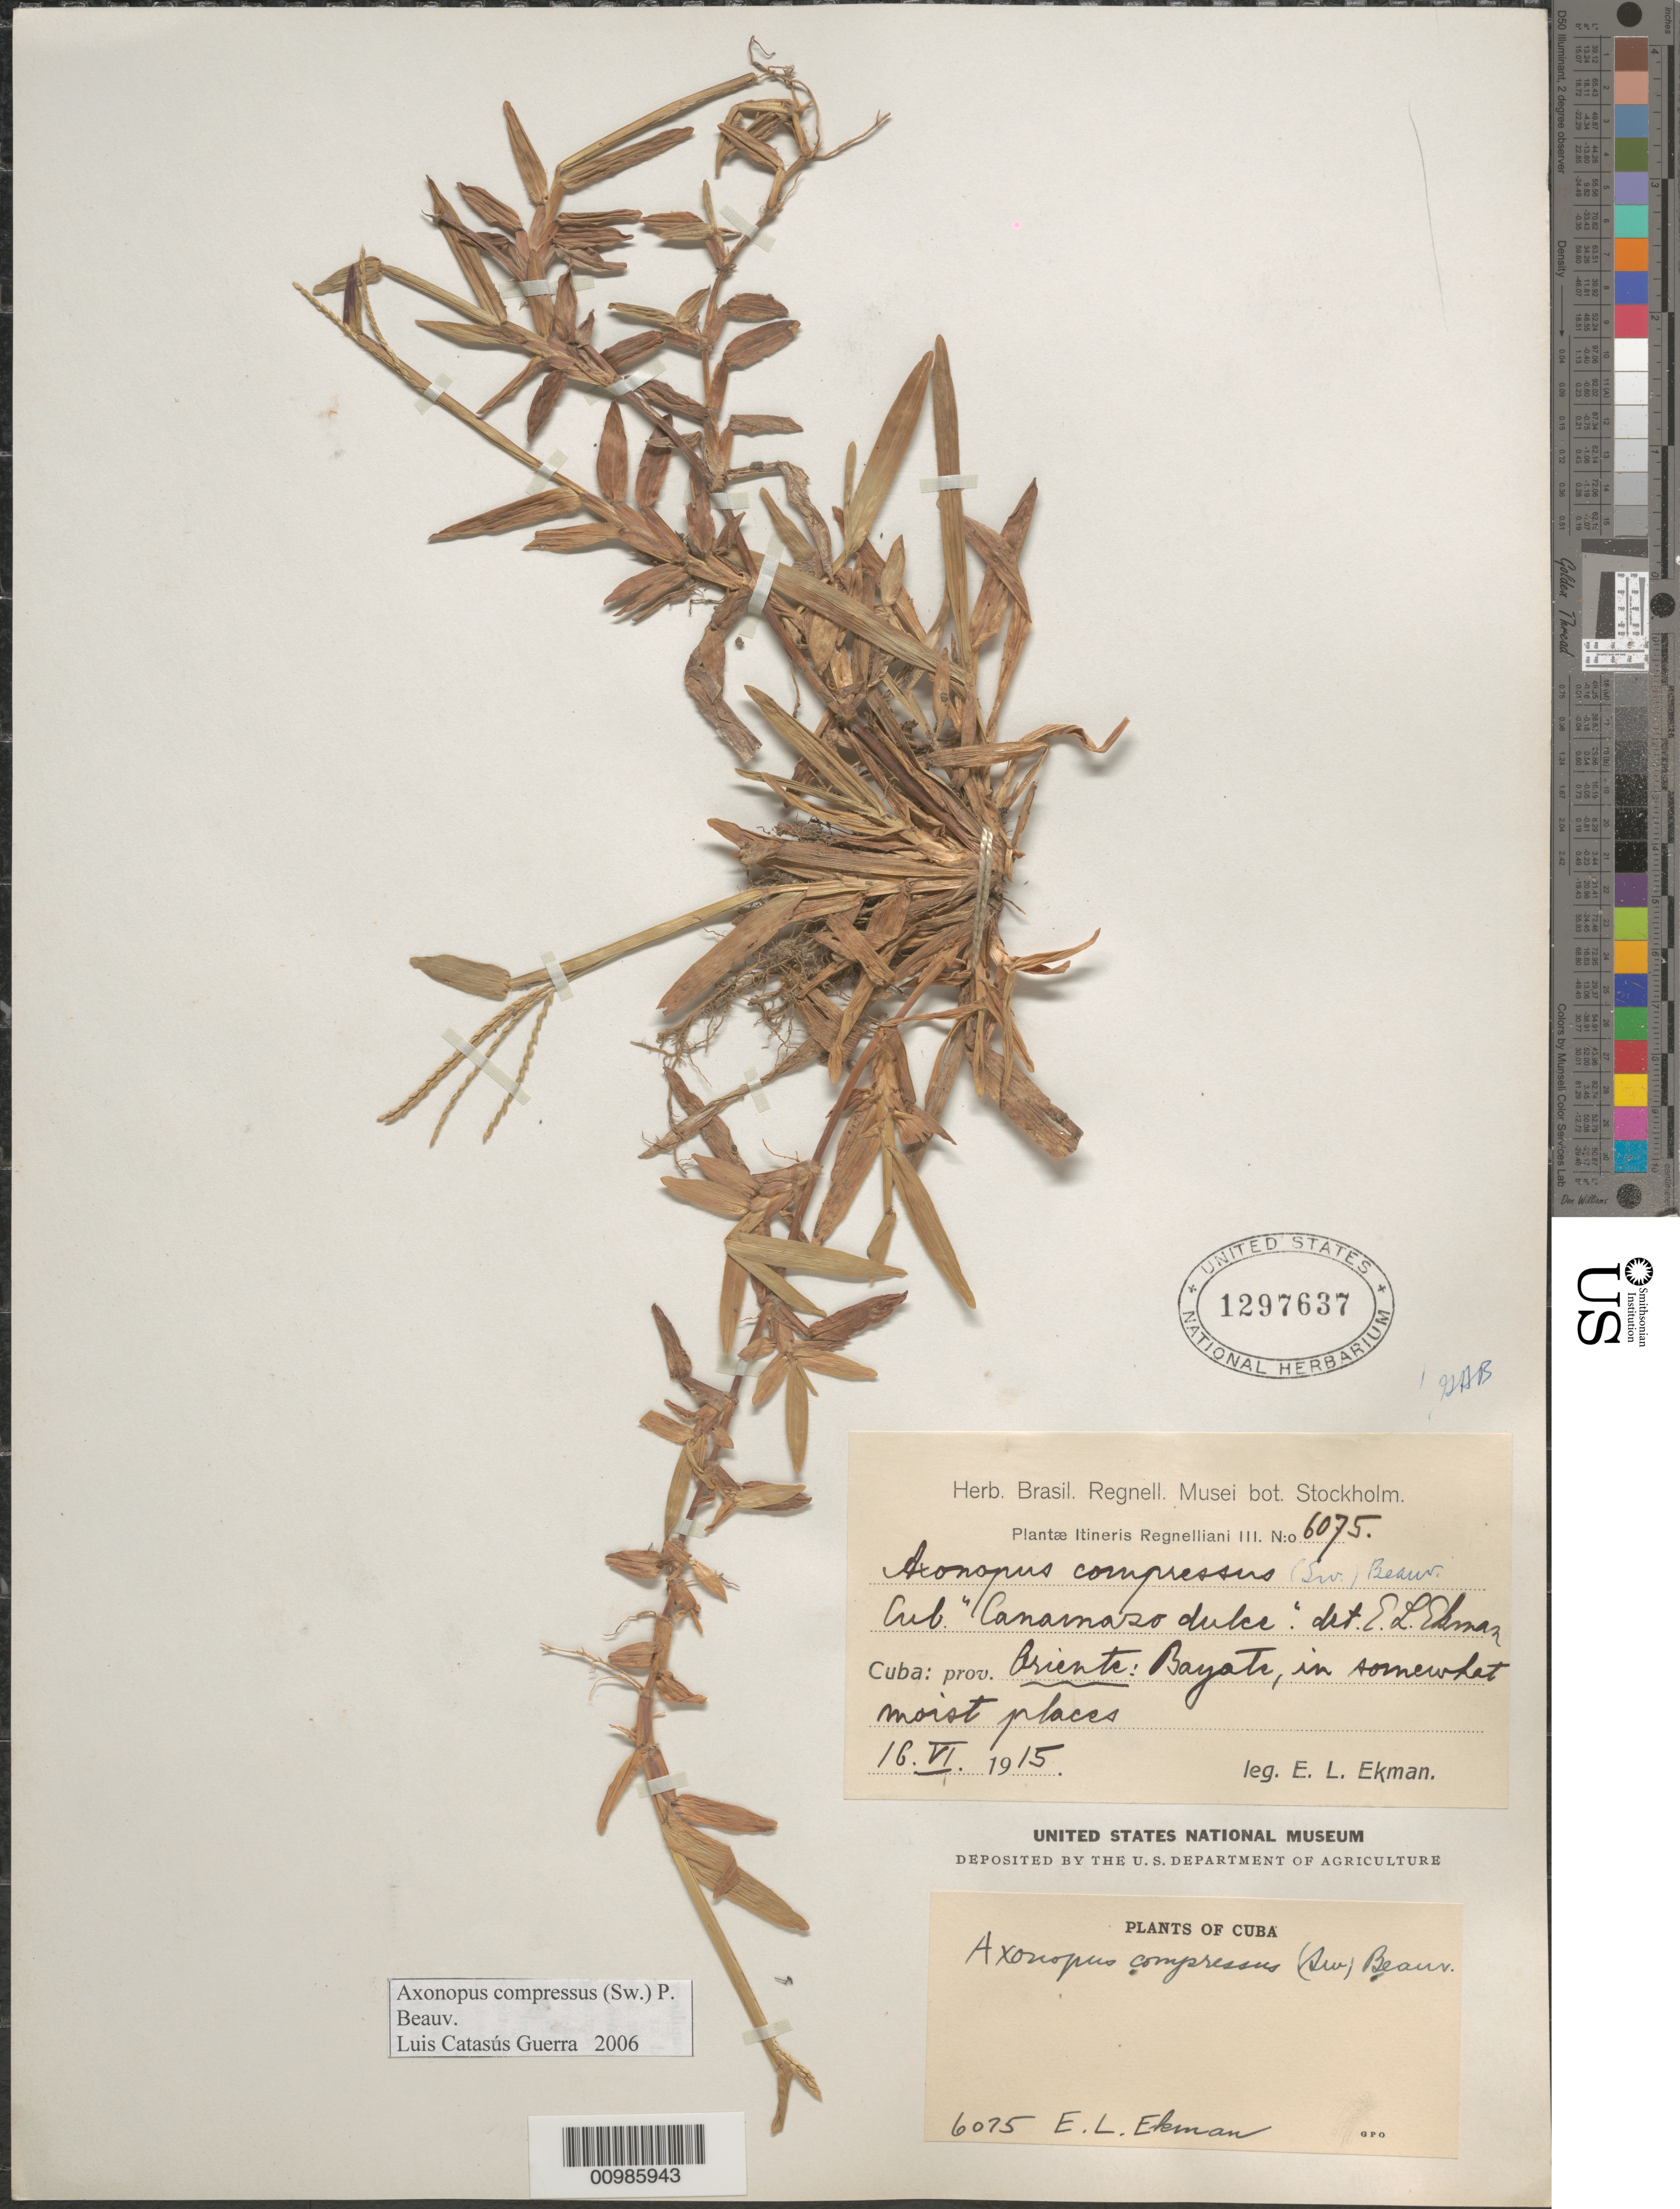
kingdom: Plantae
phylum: Tracheophyta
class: Liliopsida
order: Poales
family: Poaceae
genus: Axonopus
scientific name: Axonopus compressus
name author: (Sw.) P. Beauv.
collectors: E. L. Ekman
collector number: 6075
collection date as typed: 16 Jun 1915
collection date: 1915-06-16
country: Cuba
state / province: Guantánamo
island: Cuba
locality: Bayate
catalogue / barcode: US 1297637